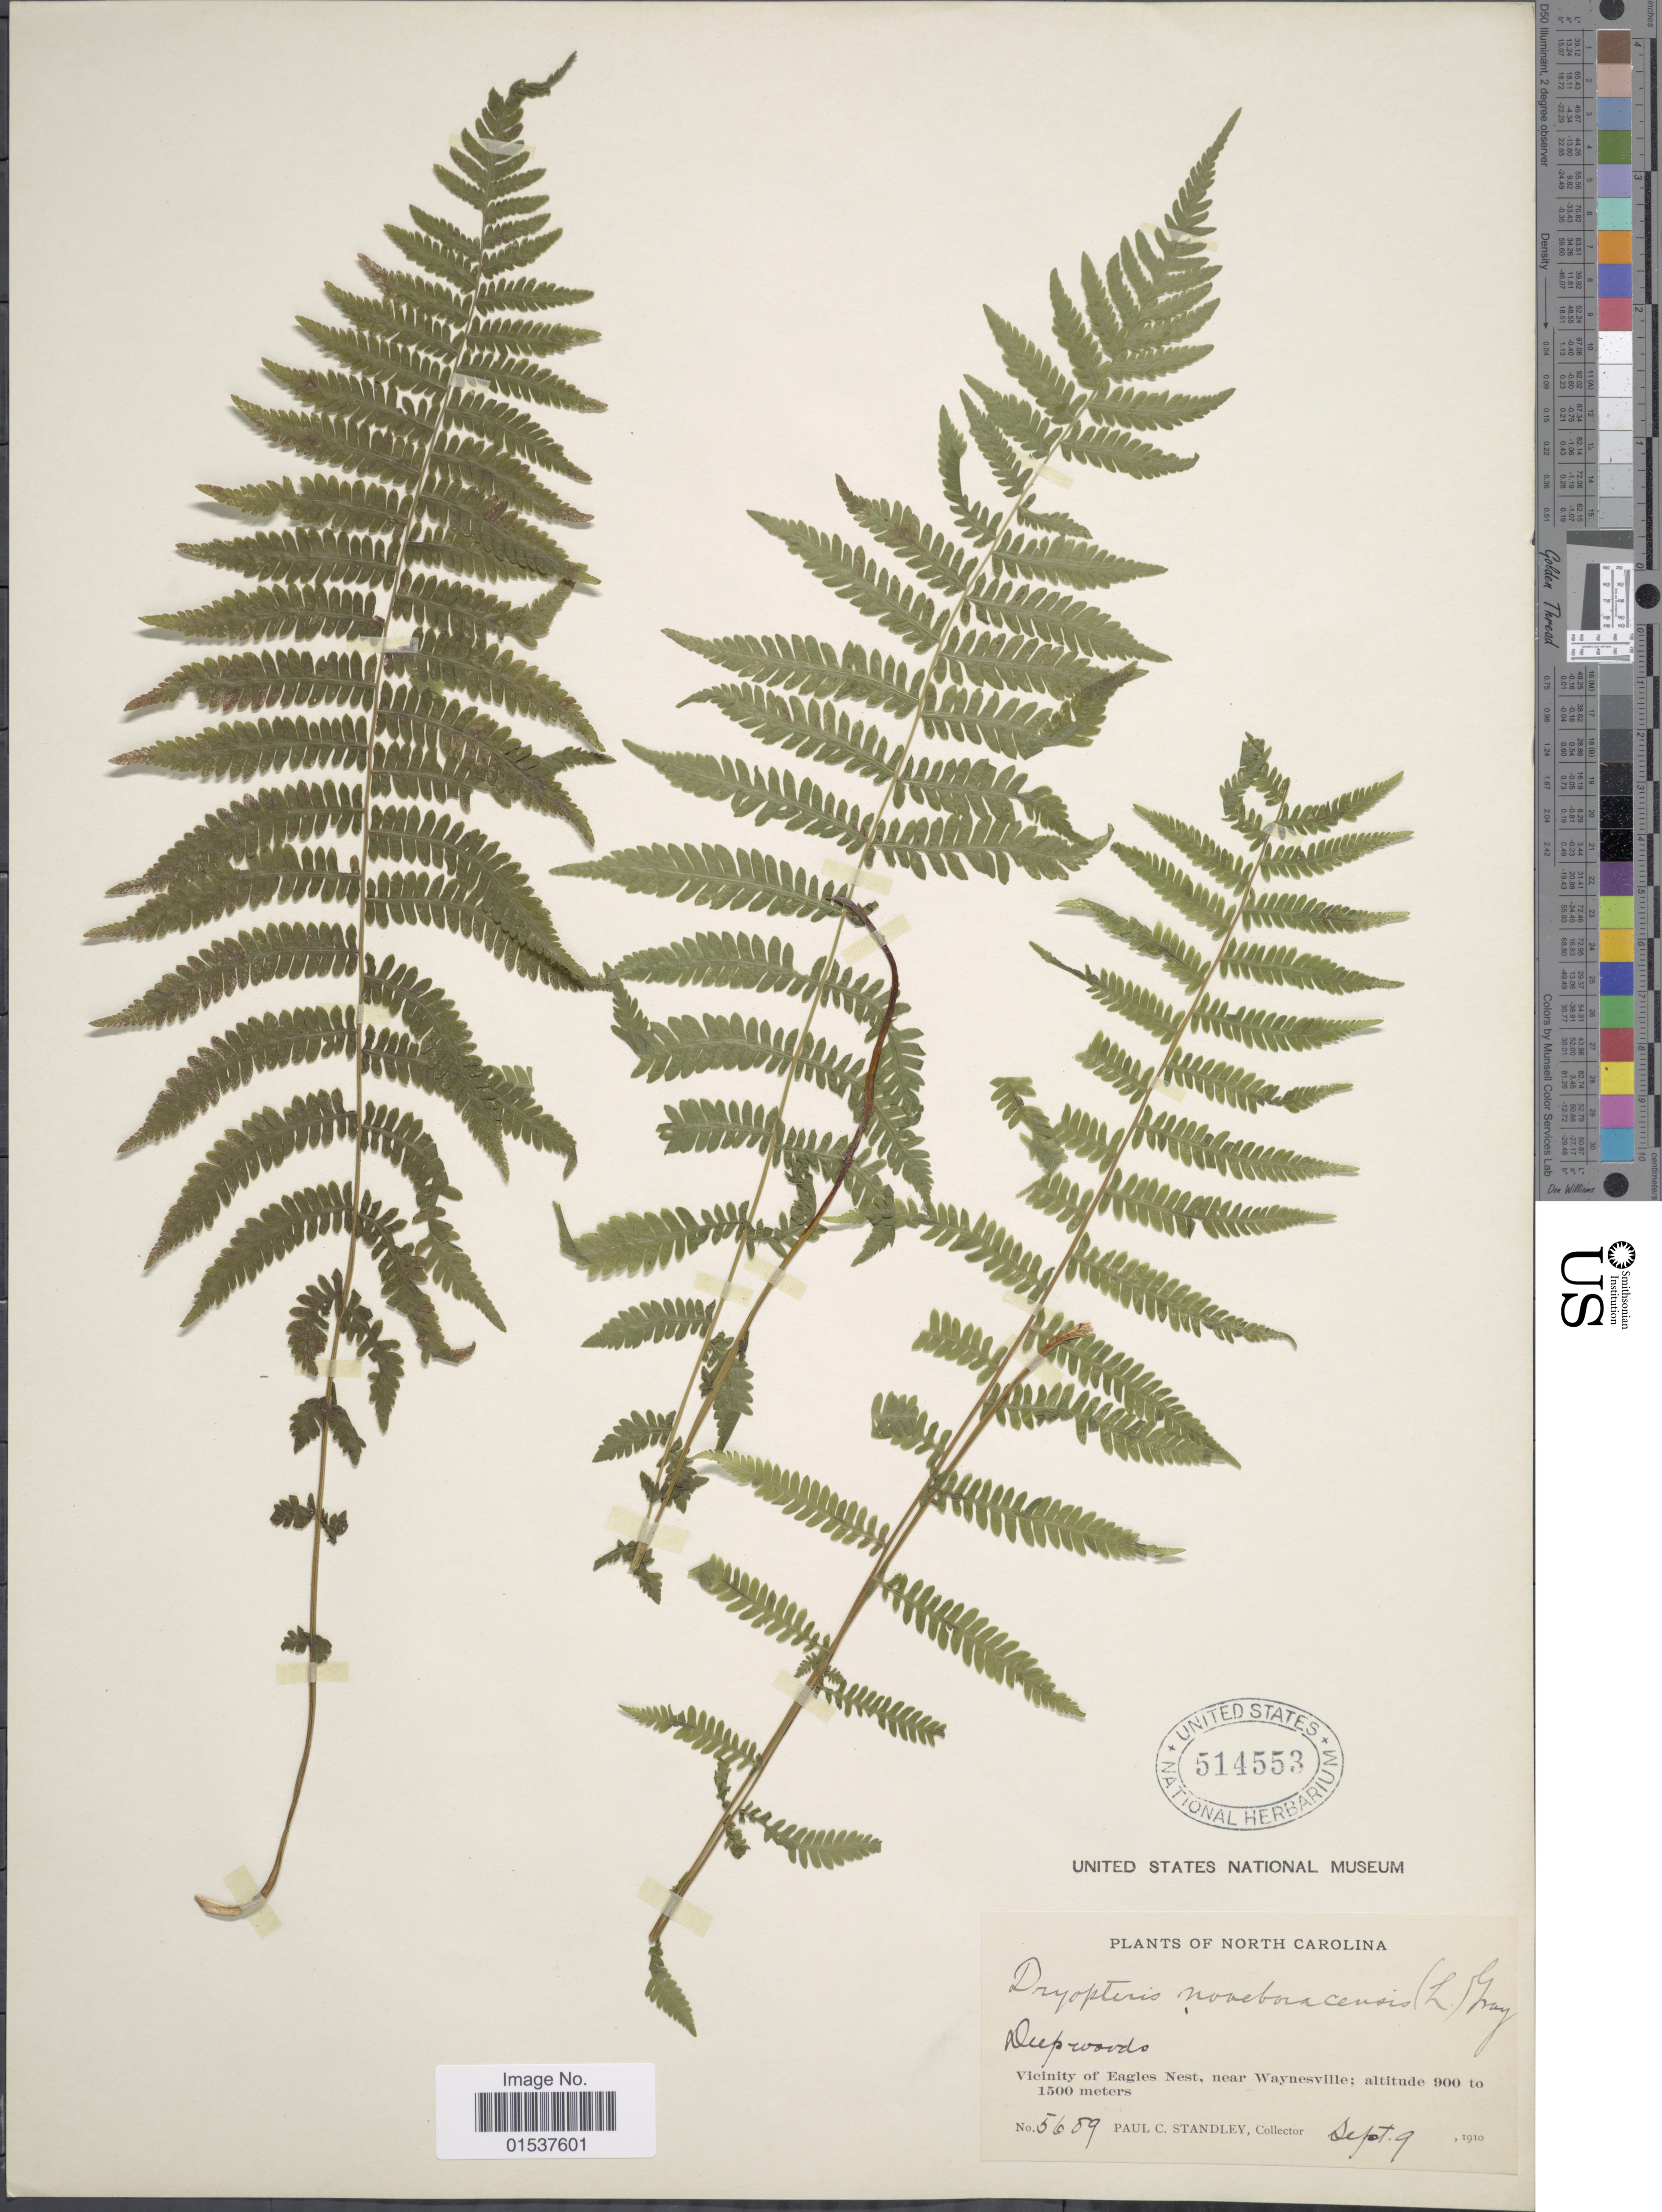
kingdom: Plantae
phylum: Tracheophyta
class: Polypodiopsida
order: Polypodiales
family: Thelypteridaceae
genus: Parathelypteris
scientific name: Parathelypteris noveboracensis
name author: (L.) Ching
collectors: P. C. Standley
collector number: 5689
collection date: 1910-09-09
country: United States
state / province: North Carolina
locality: Vicinity of Eagles Nest, near Waynesville.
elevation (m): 900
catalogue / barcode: US 514553